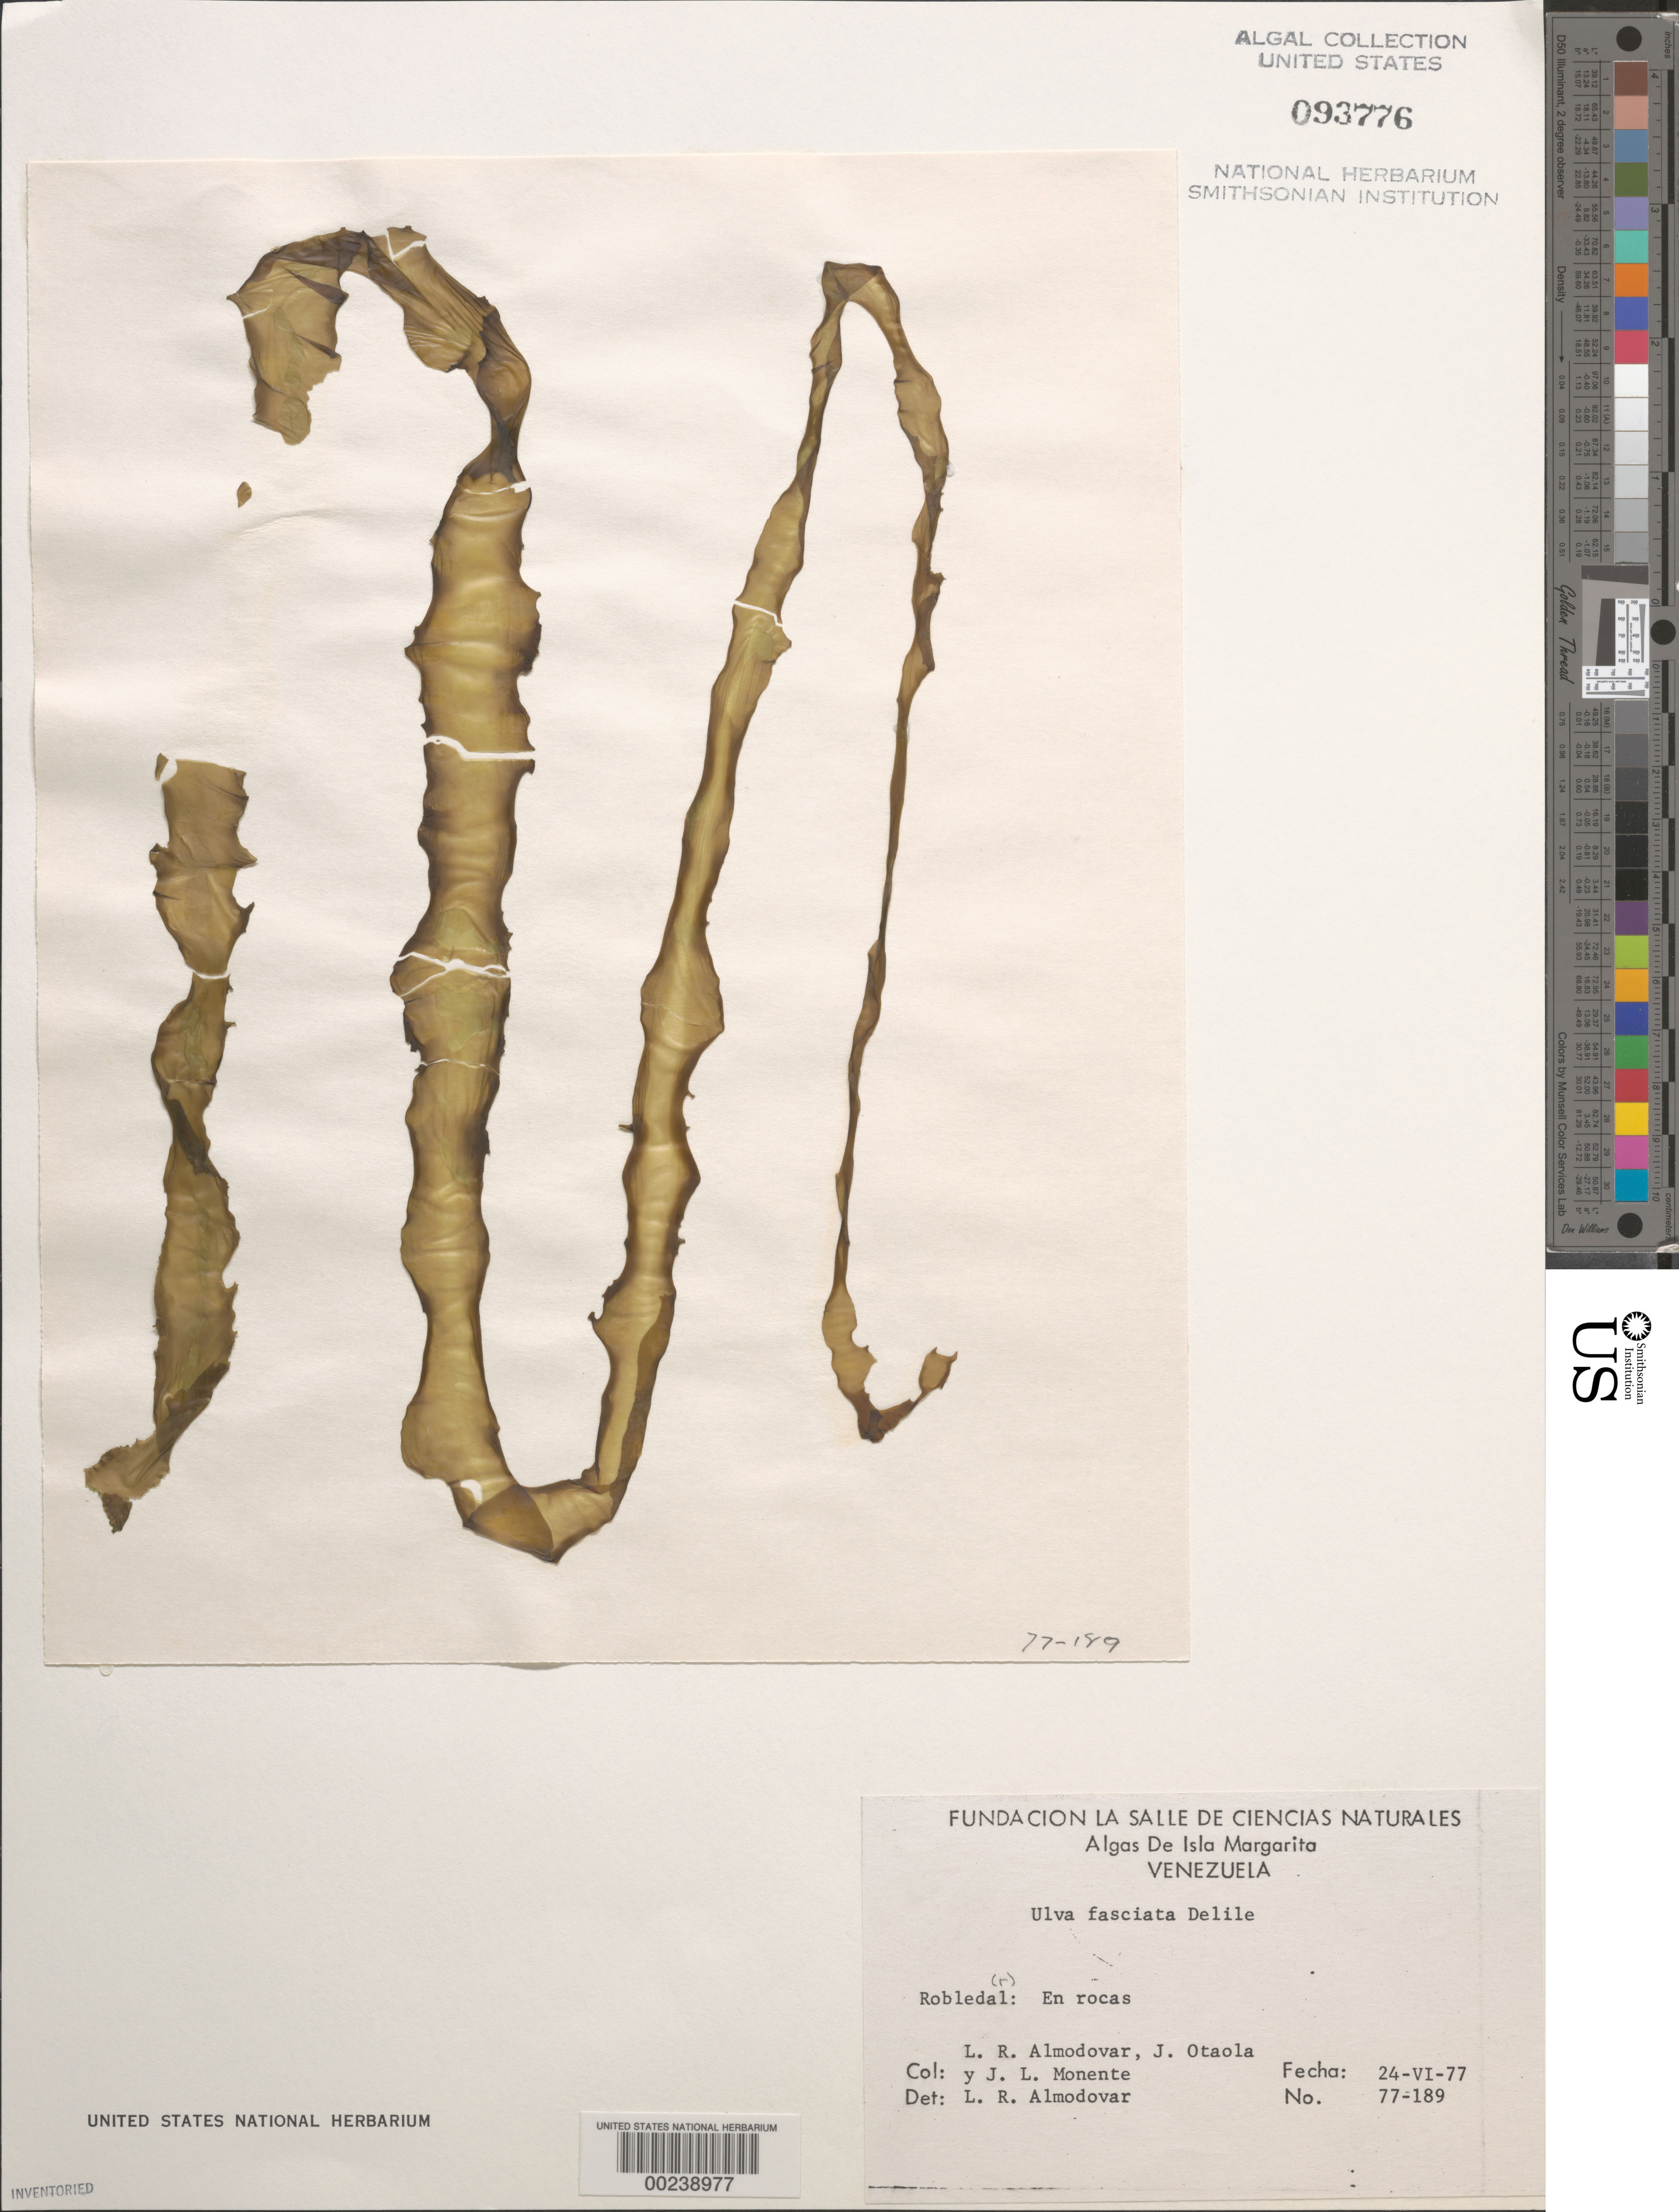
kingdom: Plantae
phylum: Chlorophyta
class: Ulvophyceae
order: Ulvales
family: Ulvaceae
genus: Ulva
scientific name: Ulva lactuca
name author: L.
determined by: Algae name updating Project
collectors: L. Almodovar, J. Otaola & J. Monente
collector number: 77-189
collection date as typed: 24 Jun 1977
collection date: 1977-06-24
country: Venezuela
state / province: Nueva Esparta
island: Margarita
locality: Robledar (robledal), isla de margarita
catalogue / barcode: US 93776